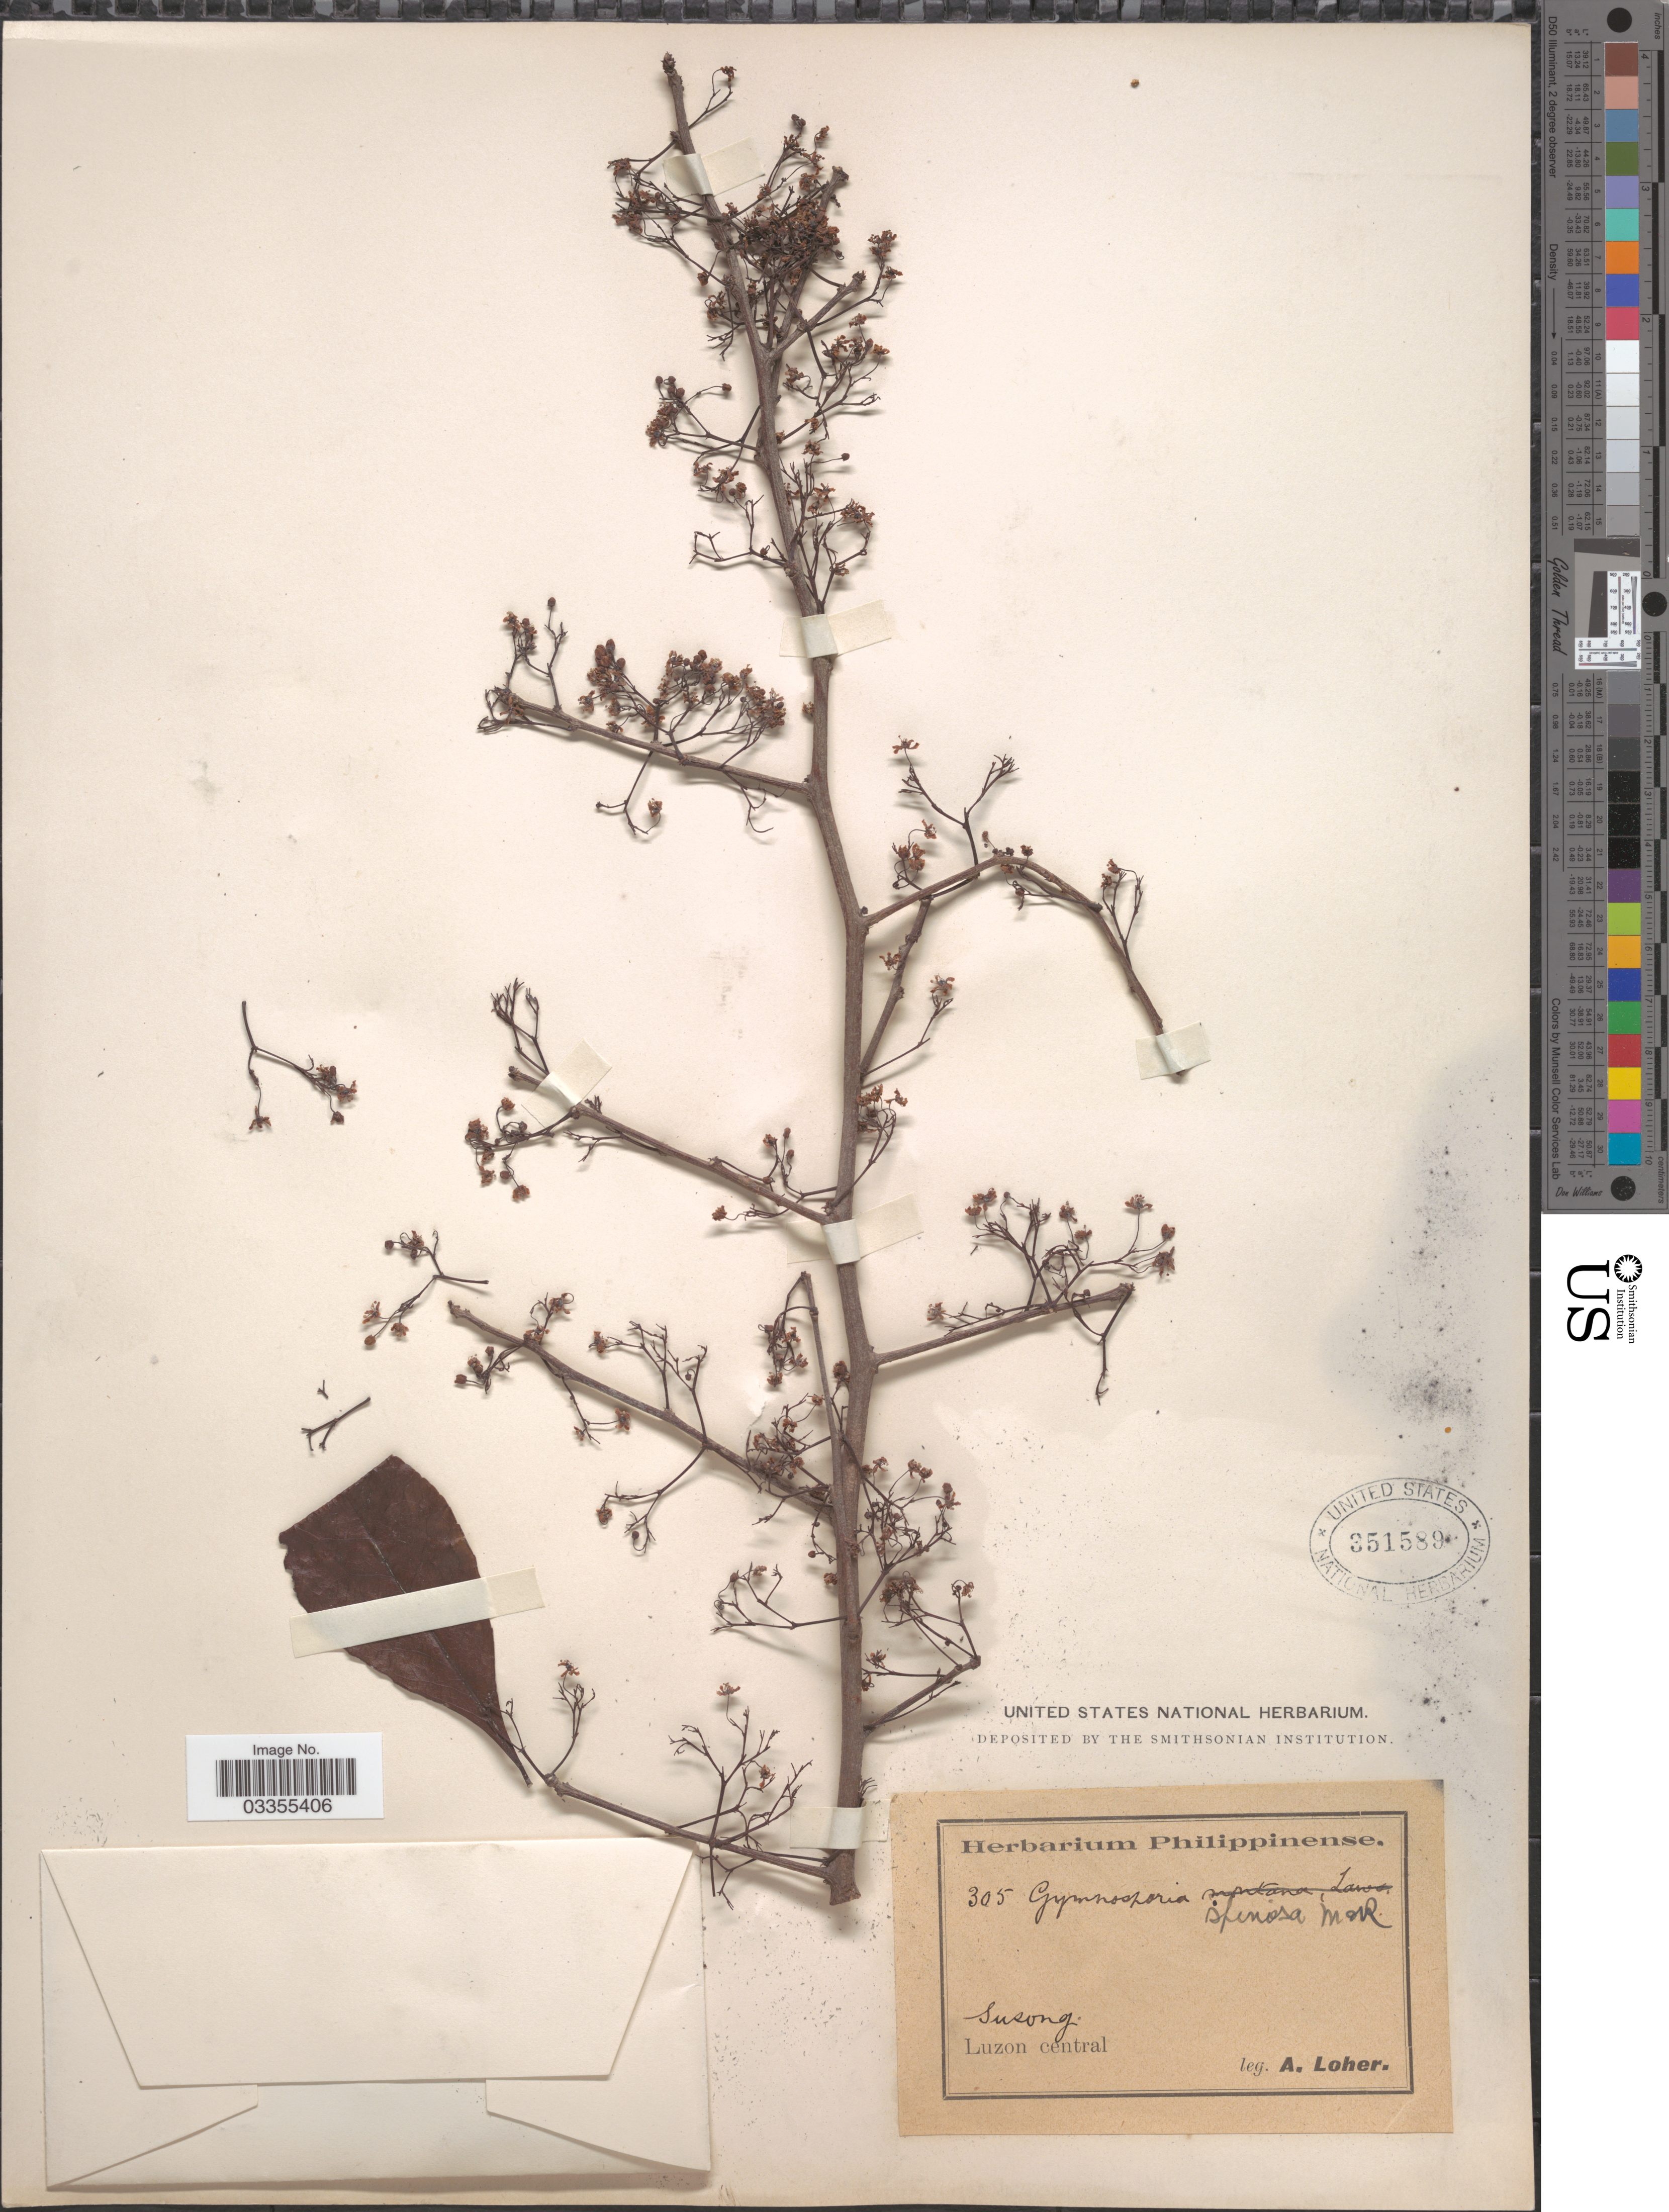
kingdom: Plantae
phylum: Tracheophyta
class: Magnoliopsida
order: Celastrales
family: Celastraceae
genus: Gymnosporia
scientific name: Gymnosporia spinosa var. spinosa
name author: (Blanco) Merr. & Rolfe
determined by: Strong, Mark T., (BOT), Smithsonian Institution - National Museum of Natural History (UNITED STATES)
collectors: A. Loher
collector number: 305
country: Philippines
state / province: Central Luzon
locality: Susong, Luzon central.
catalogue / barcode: US 351589